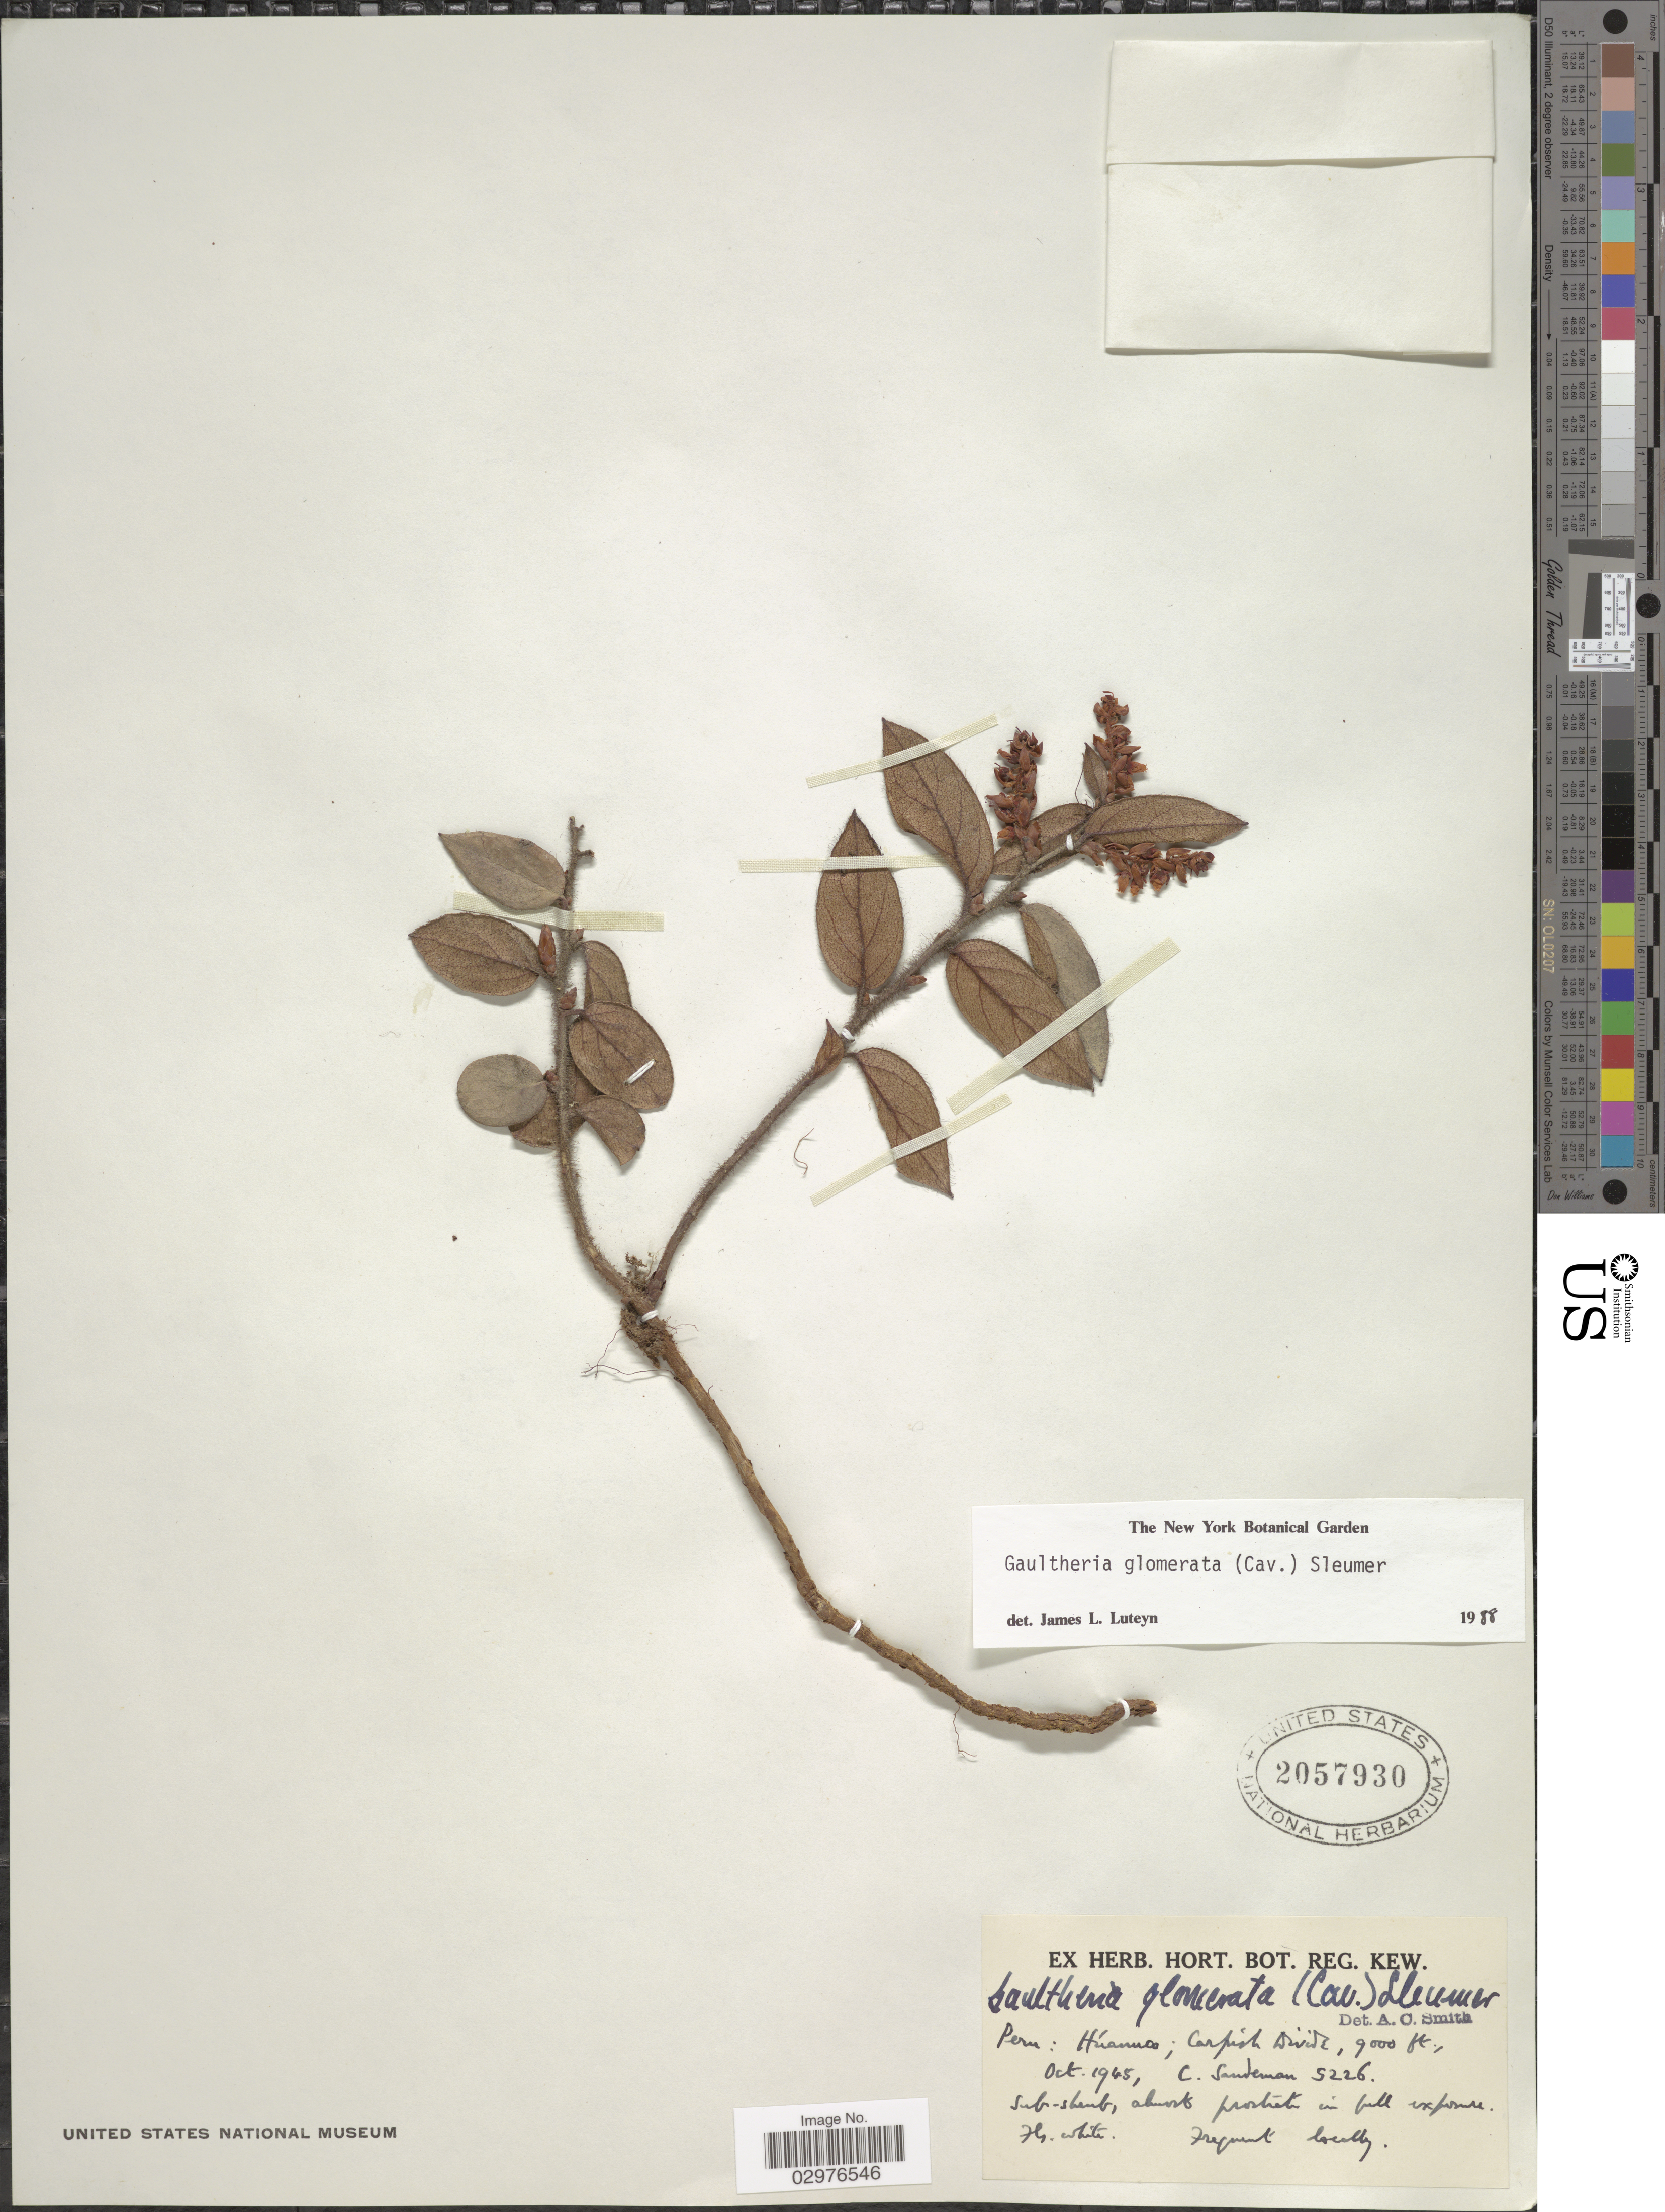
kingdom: Plantae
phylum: Tracheophyta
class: Magnoliopsida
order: Ericales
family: Ericaceae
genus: Gaultheria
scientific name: Gaultheria glomerata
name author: (Cav.) Sleumer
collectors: C. Sandeman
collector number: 5226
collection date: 1945-10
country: Peru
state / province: Huánuco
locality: Carpish Divide.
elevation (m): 2743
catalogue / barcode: US 2057930